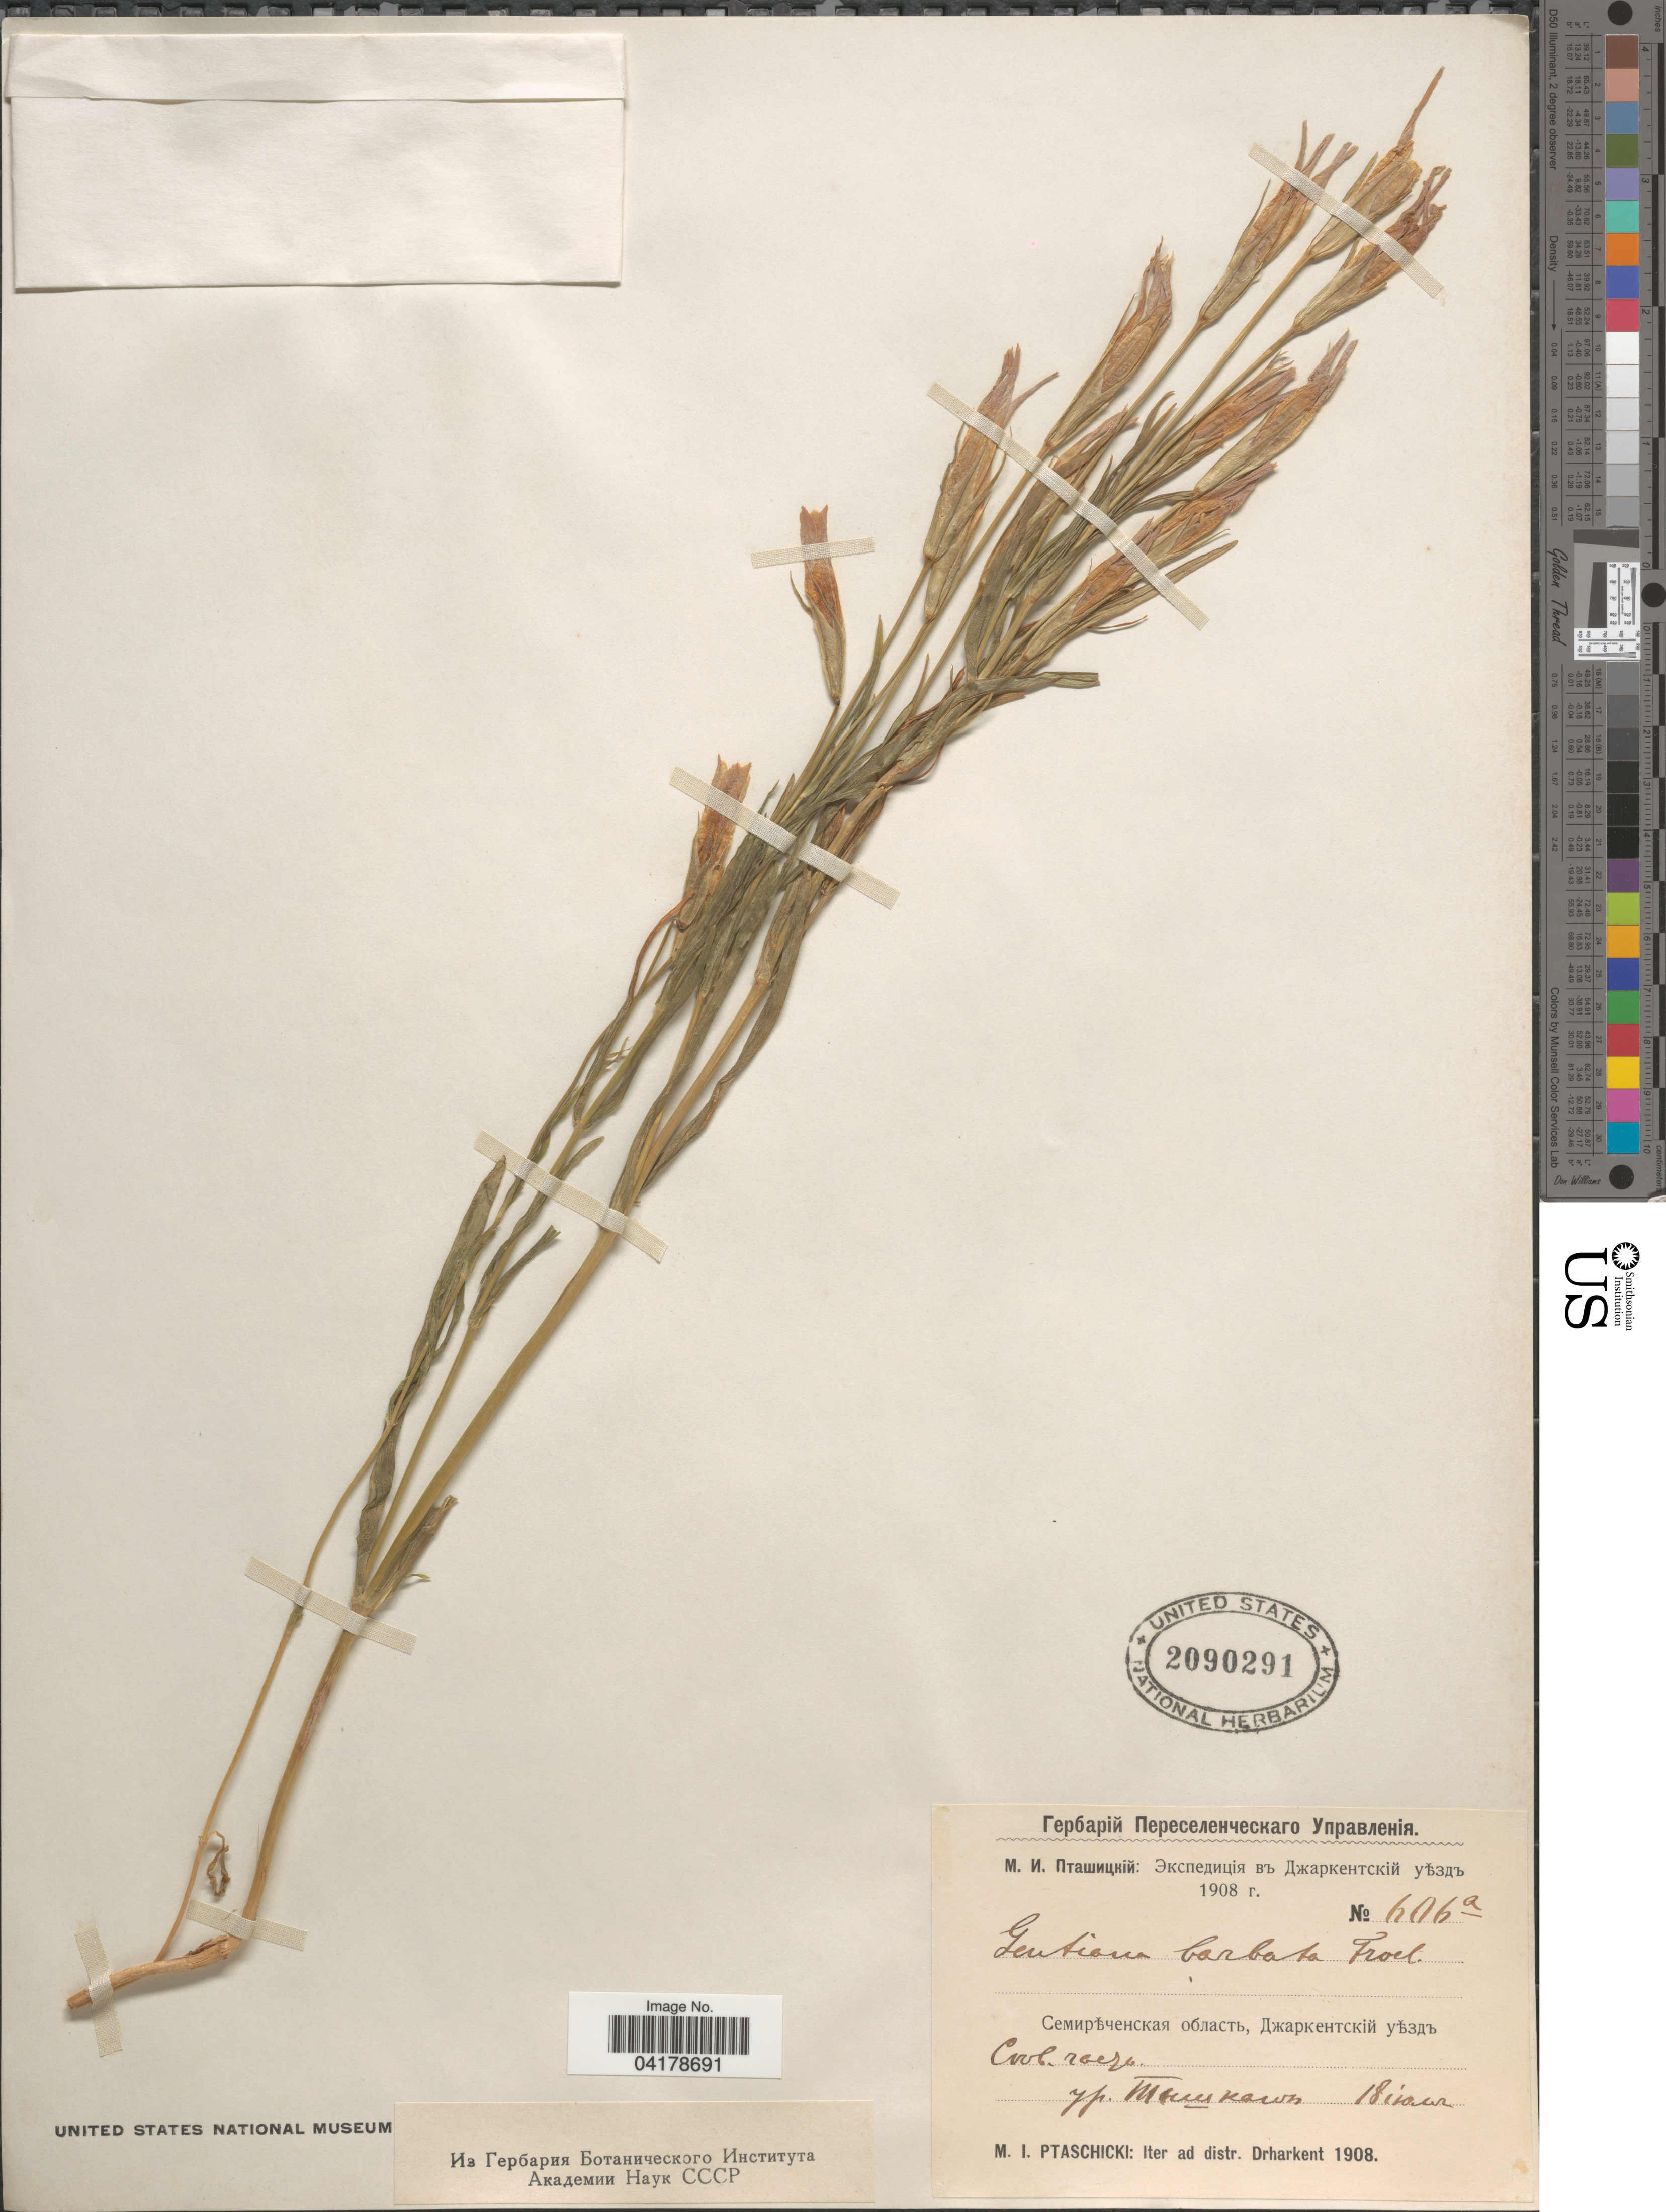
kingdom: Plantae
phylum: Tracheophyta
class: Magnoliopsida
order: Gentianales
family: Gentianaceae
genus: Gentiana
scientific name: Gentiana barbata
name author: Froel.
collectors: M. Ptaschicki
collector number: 606a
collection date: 1908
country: Kazakhstan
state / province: Almaty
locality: Iter ad distr. Drharkent 1908.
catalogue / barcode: US 2090291